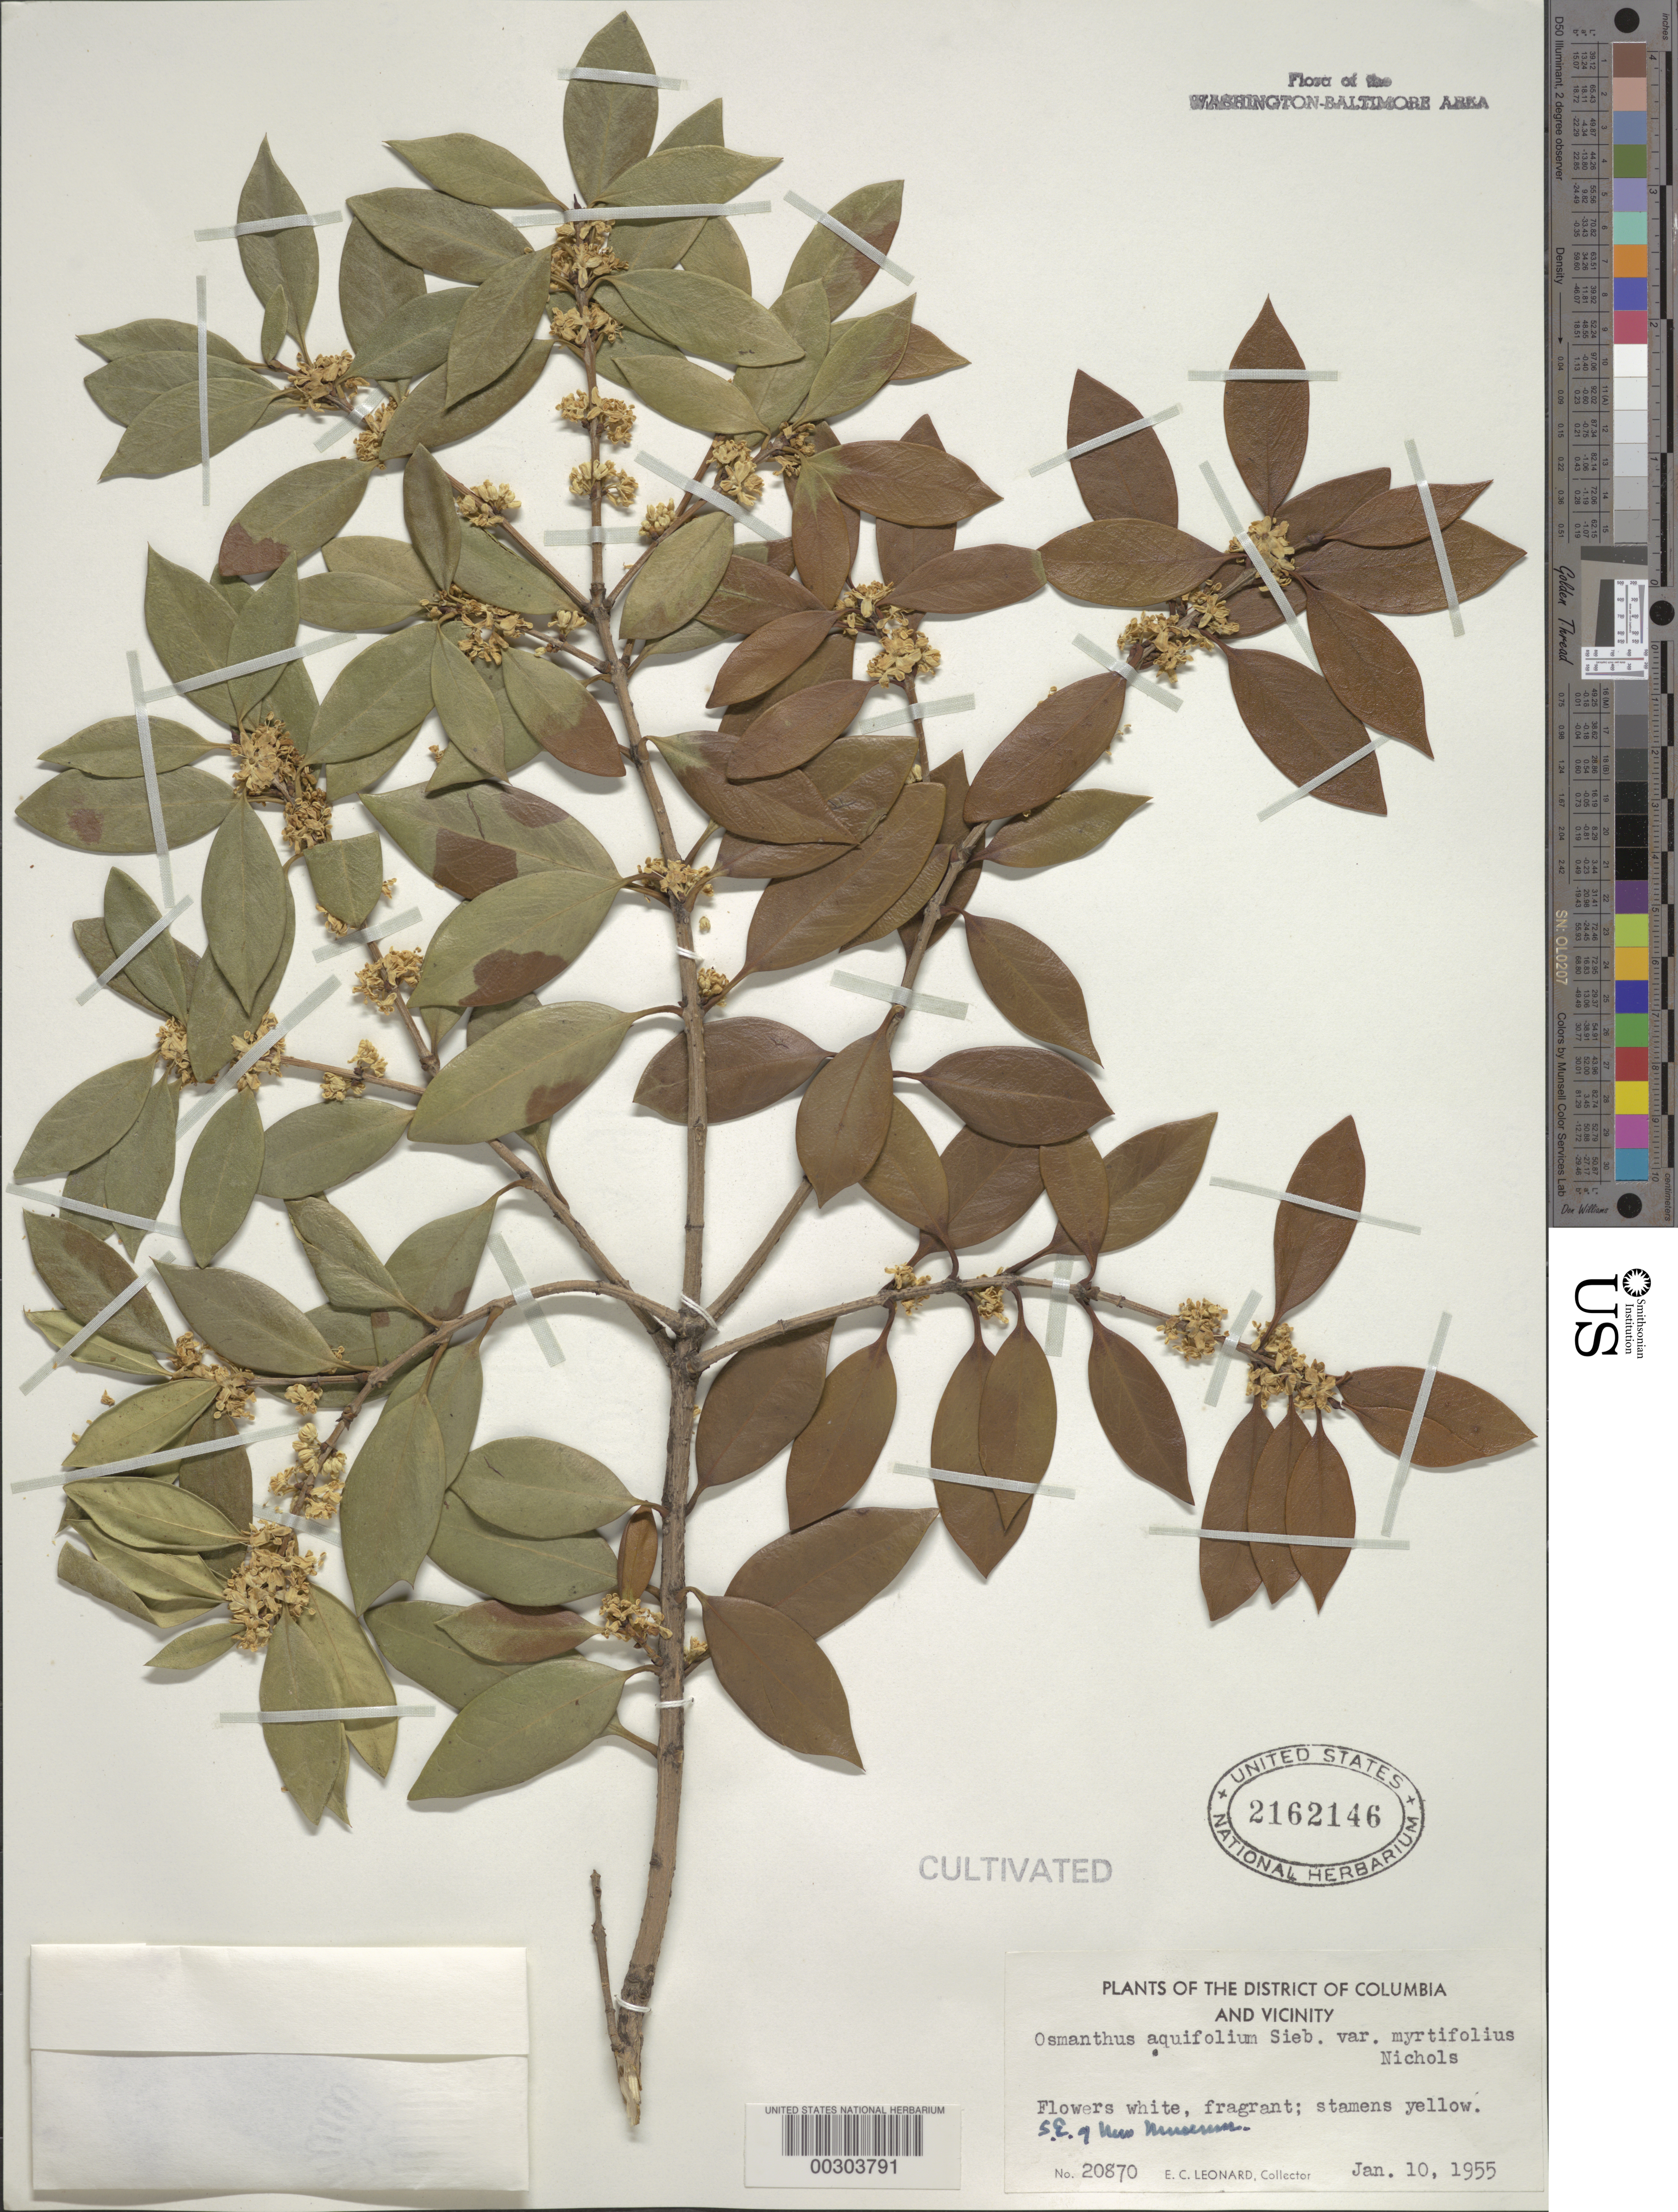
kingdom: Plantae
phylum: Tracheophyta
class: Magnoliopsida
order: Lamiales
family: Oleaceae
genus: Osmanthus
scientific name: Osmanthus aquifolium var. myrtifolius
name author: (G. Nicholson) G. Nicholson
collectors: E. C. Leonard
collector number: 20870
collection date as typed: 10 Jan 1955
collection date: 1955-01-10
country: United States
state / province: District of Columbia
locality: SE of New Museum (American History)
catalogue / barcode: US 2162146